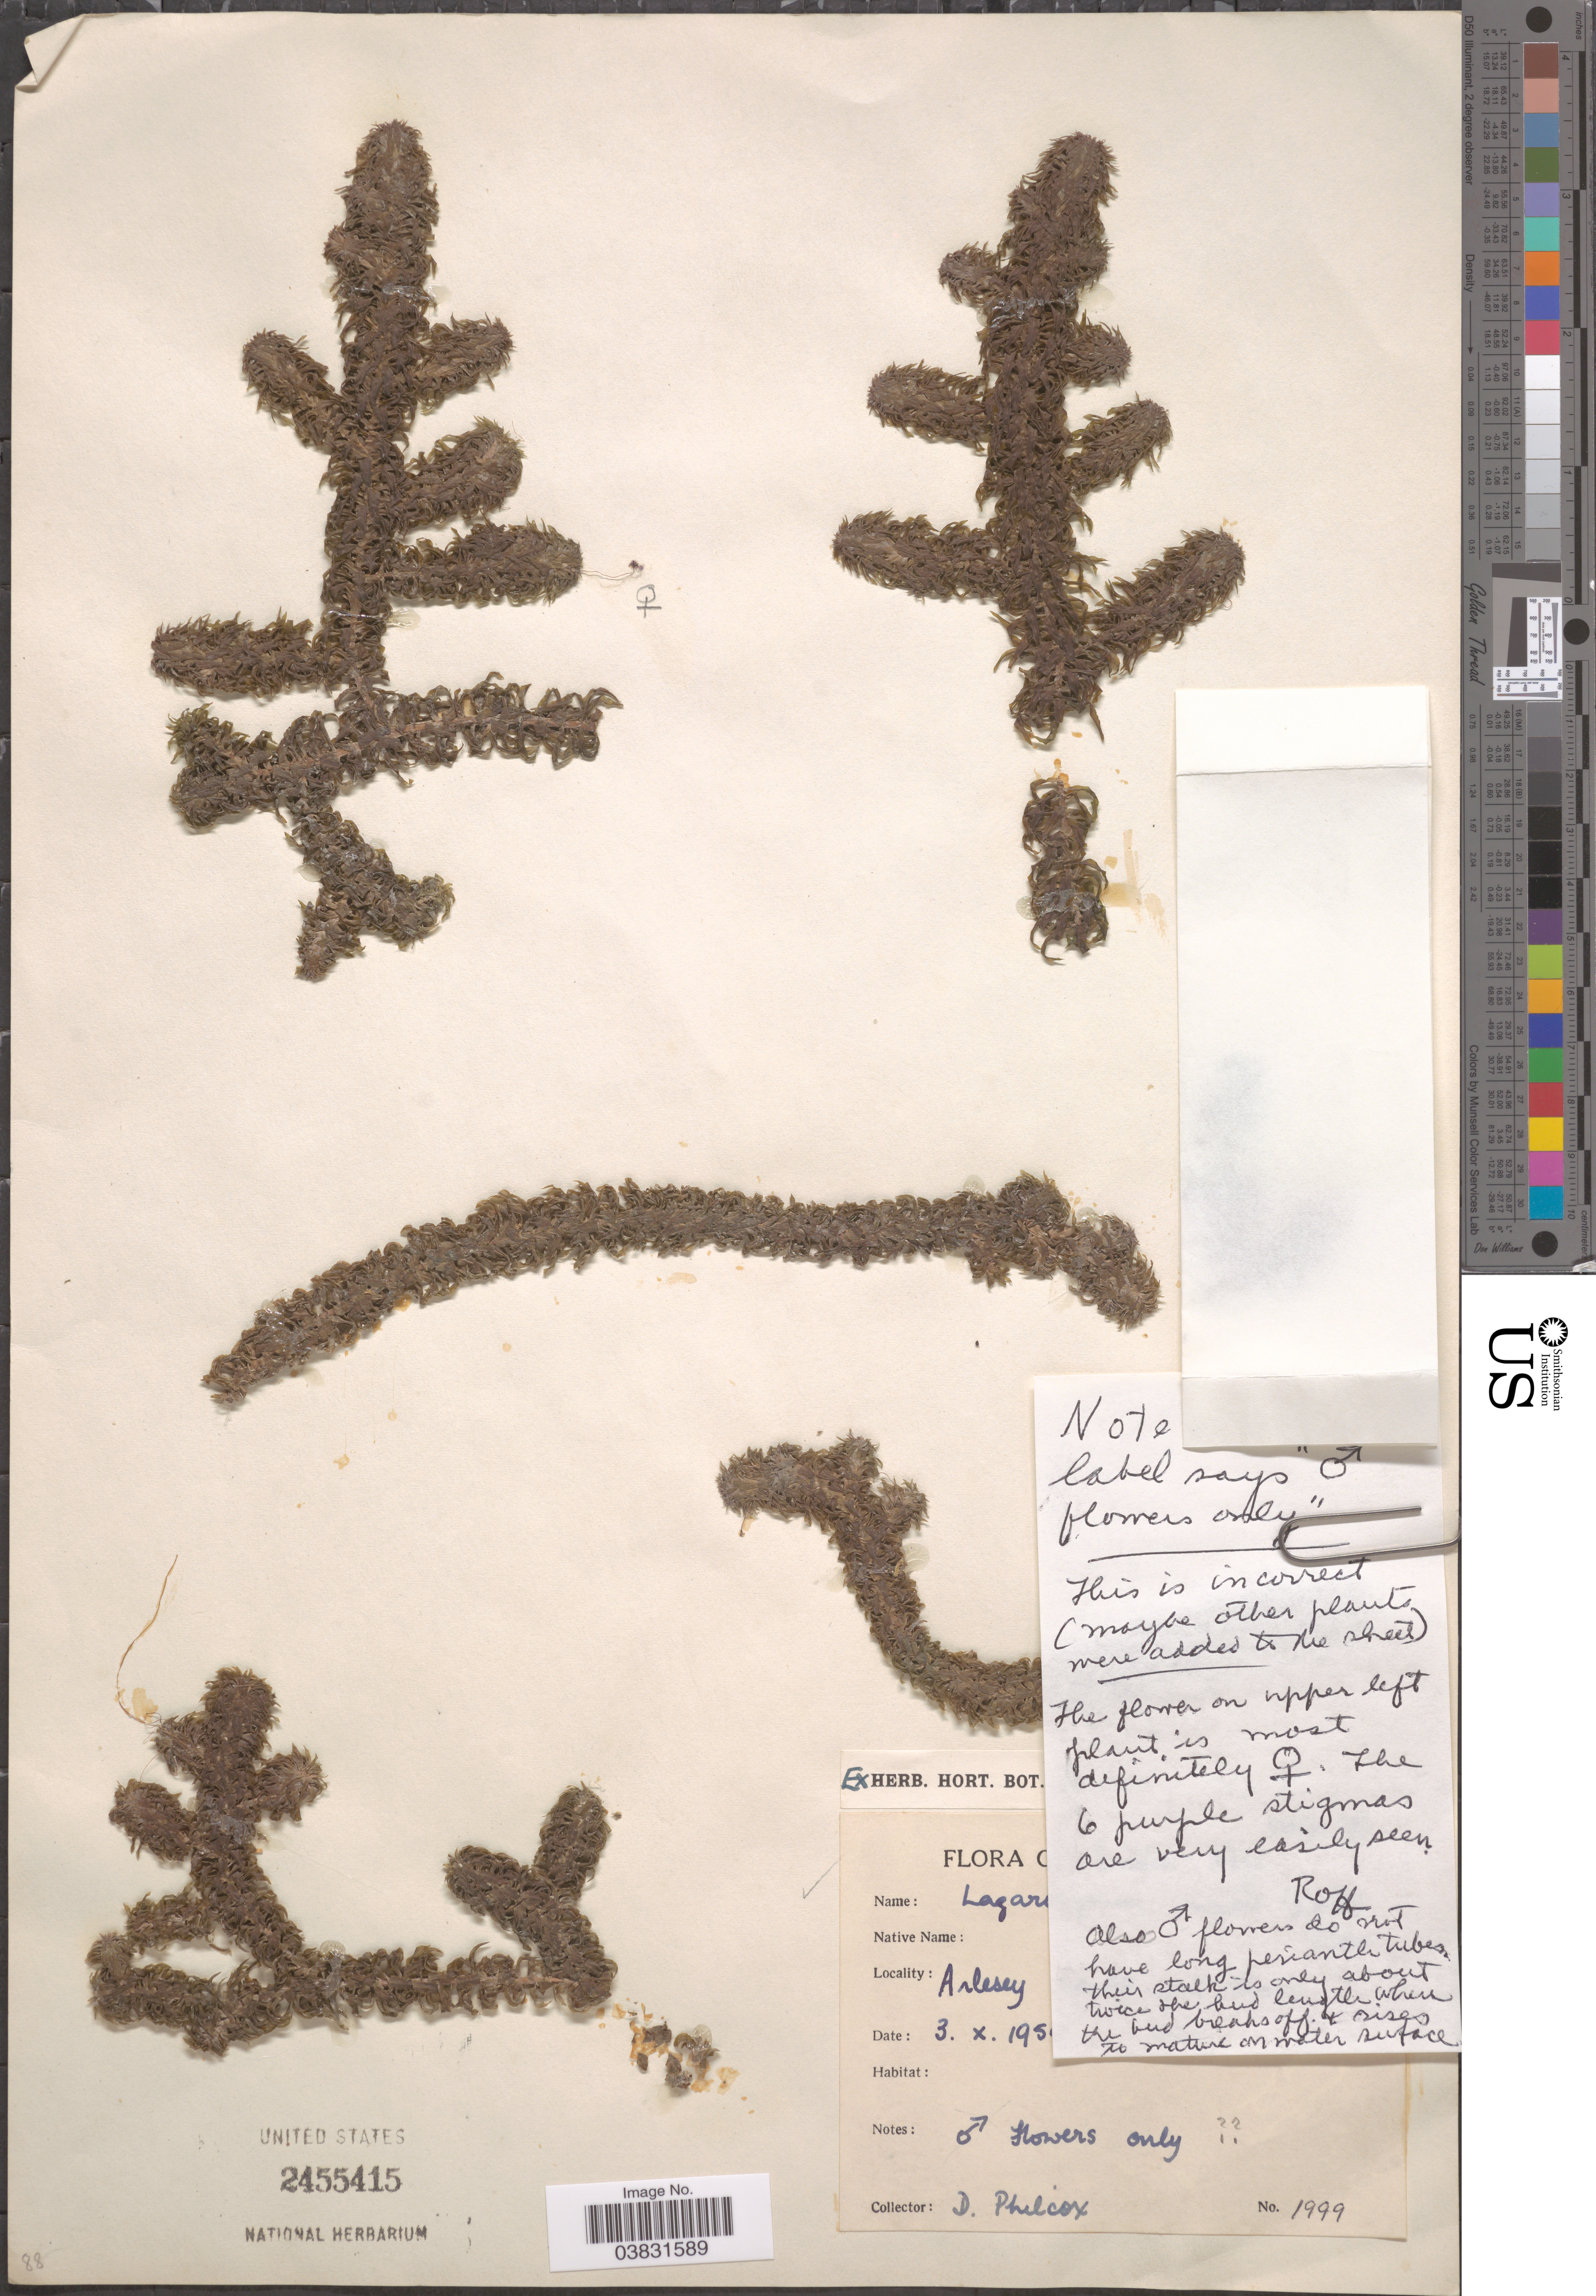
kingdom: Plantae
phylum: Tracheophyta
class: Liliopsida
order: Alismatales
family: Hydrocharitaceae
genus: Lagarosiphon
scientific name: Lagarosiphon major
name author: (Ridl.) Moss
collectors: D. Philcox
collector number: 1999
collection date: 1950-10-03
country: United Kingdom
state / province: England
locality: Arlesey.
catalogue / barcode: US 2455415